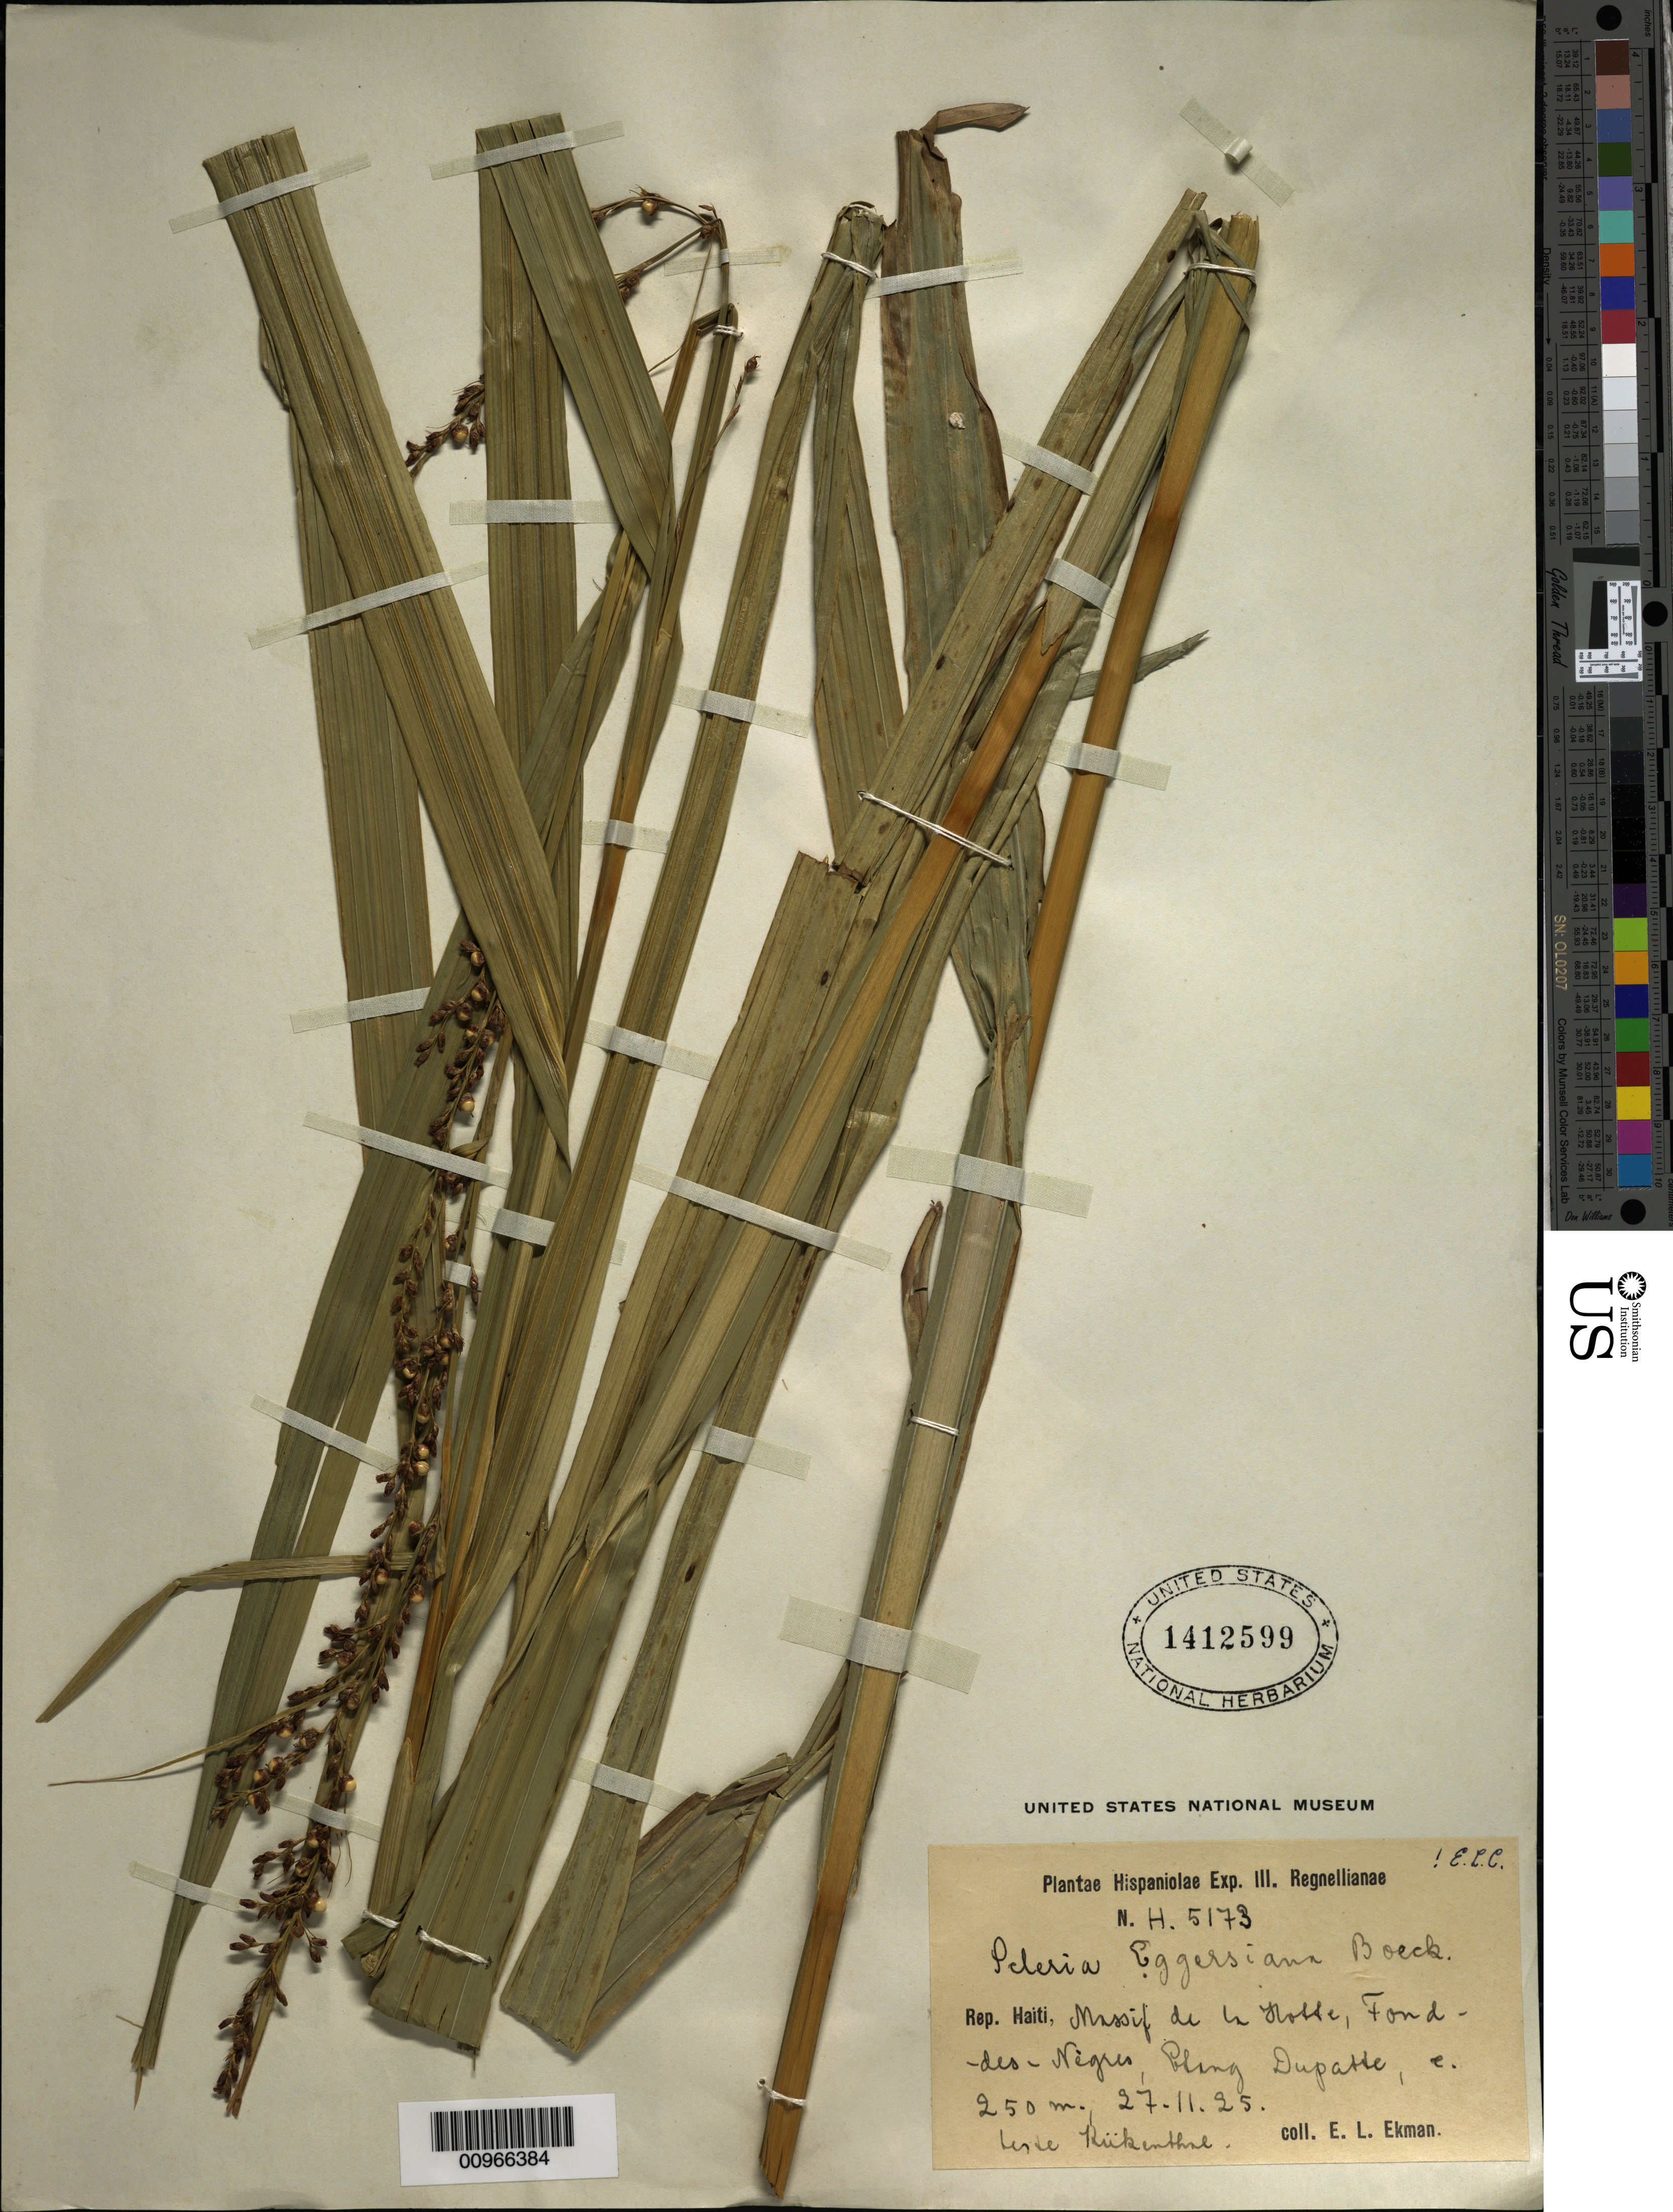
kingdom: Plantae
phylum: Tracheophyta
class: Liliopsida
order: Poales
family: Cyperaceae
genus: Scleria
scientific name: Scleria eggersiana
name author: Boeckeler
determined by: Core, E. L.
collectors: E. L. Ekman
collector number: H 5173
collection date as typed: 27 Nov 1925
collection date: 1925-11-27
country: Haiti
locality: Massif de la Hotte, Fond des Nègres, Etang Dupatte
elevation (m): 250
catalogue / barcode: US 412599